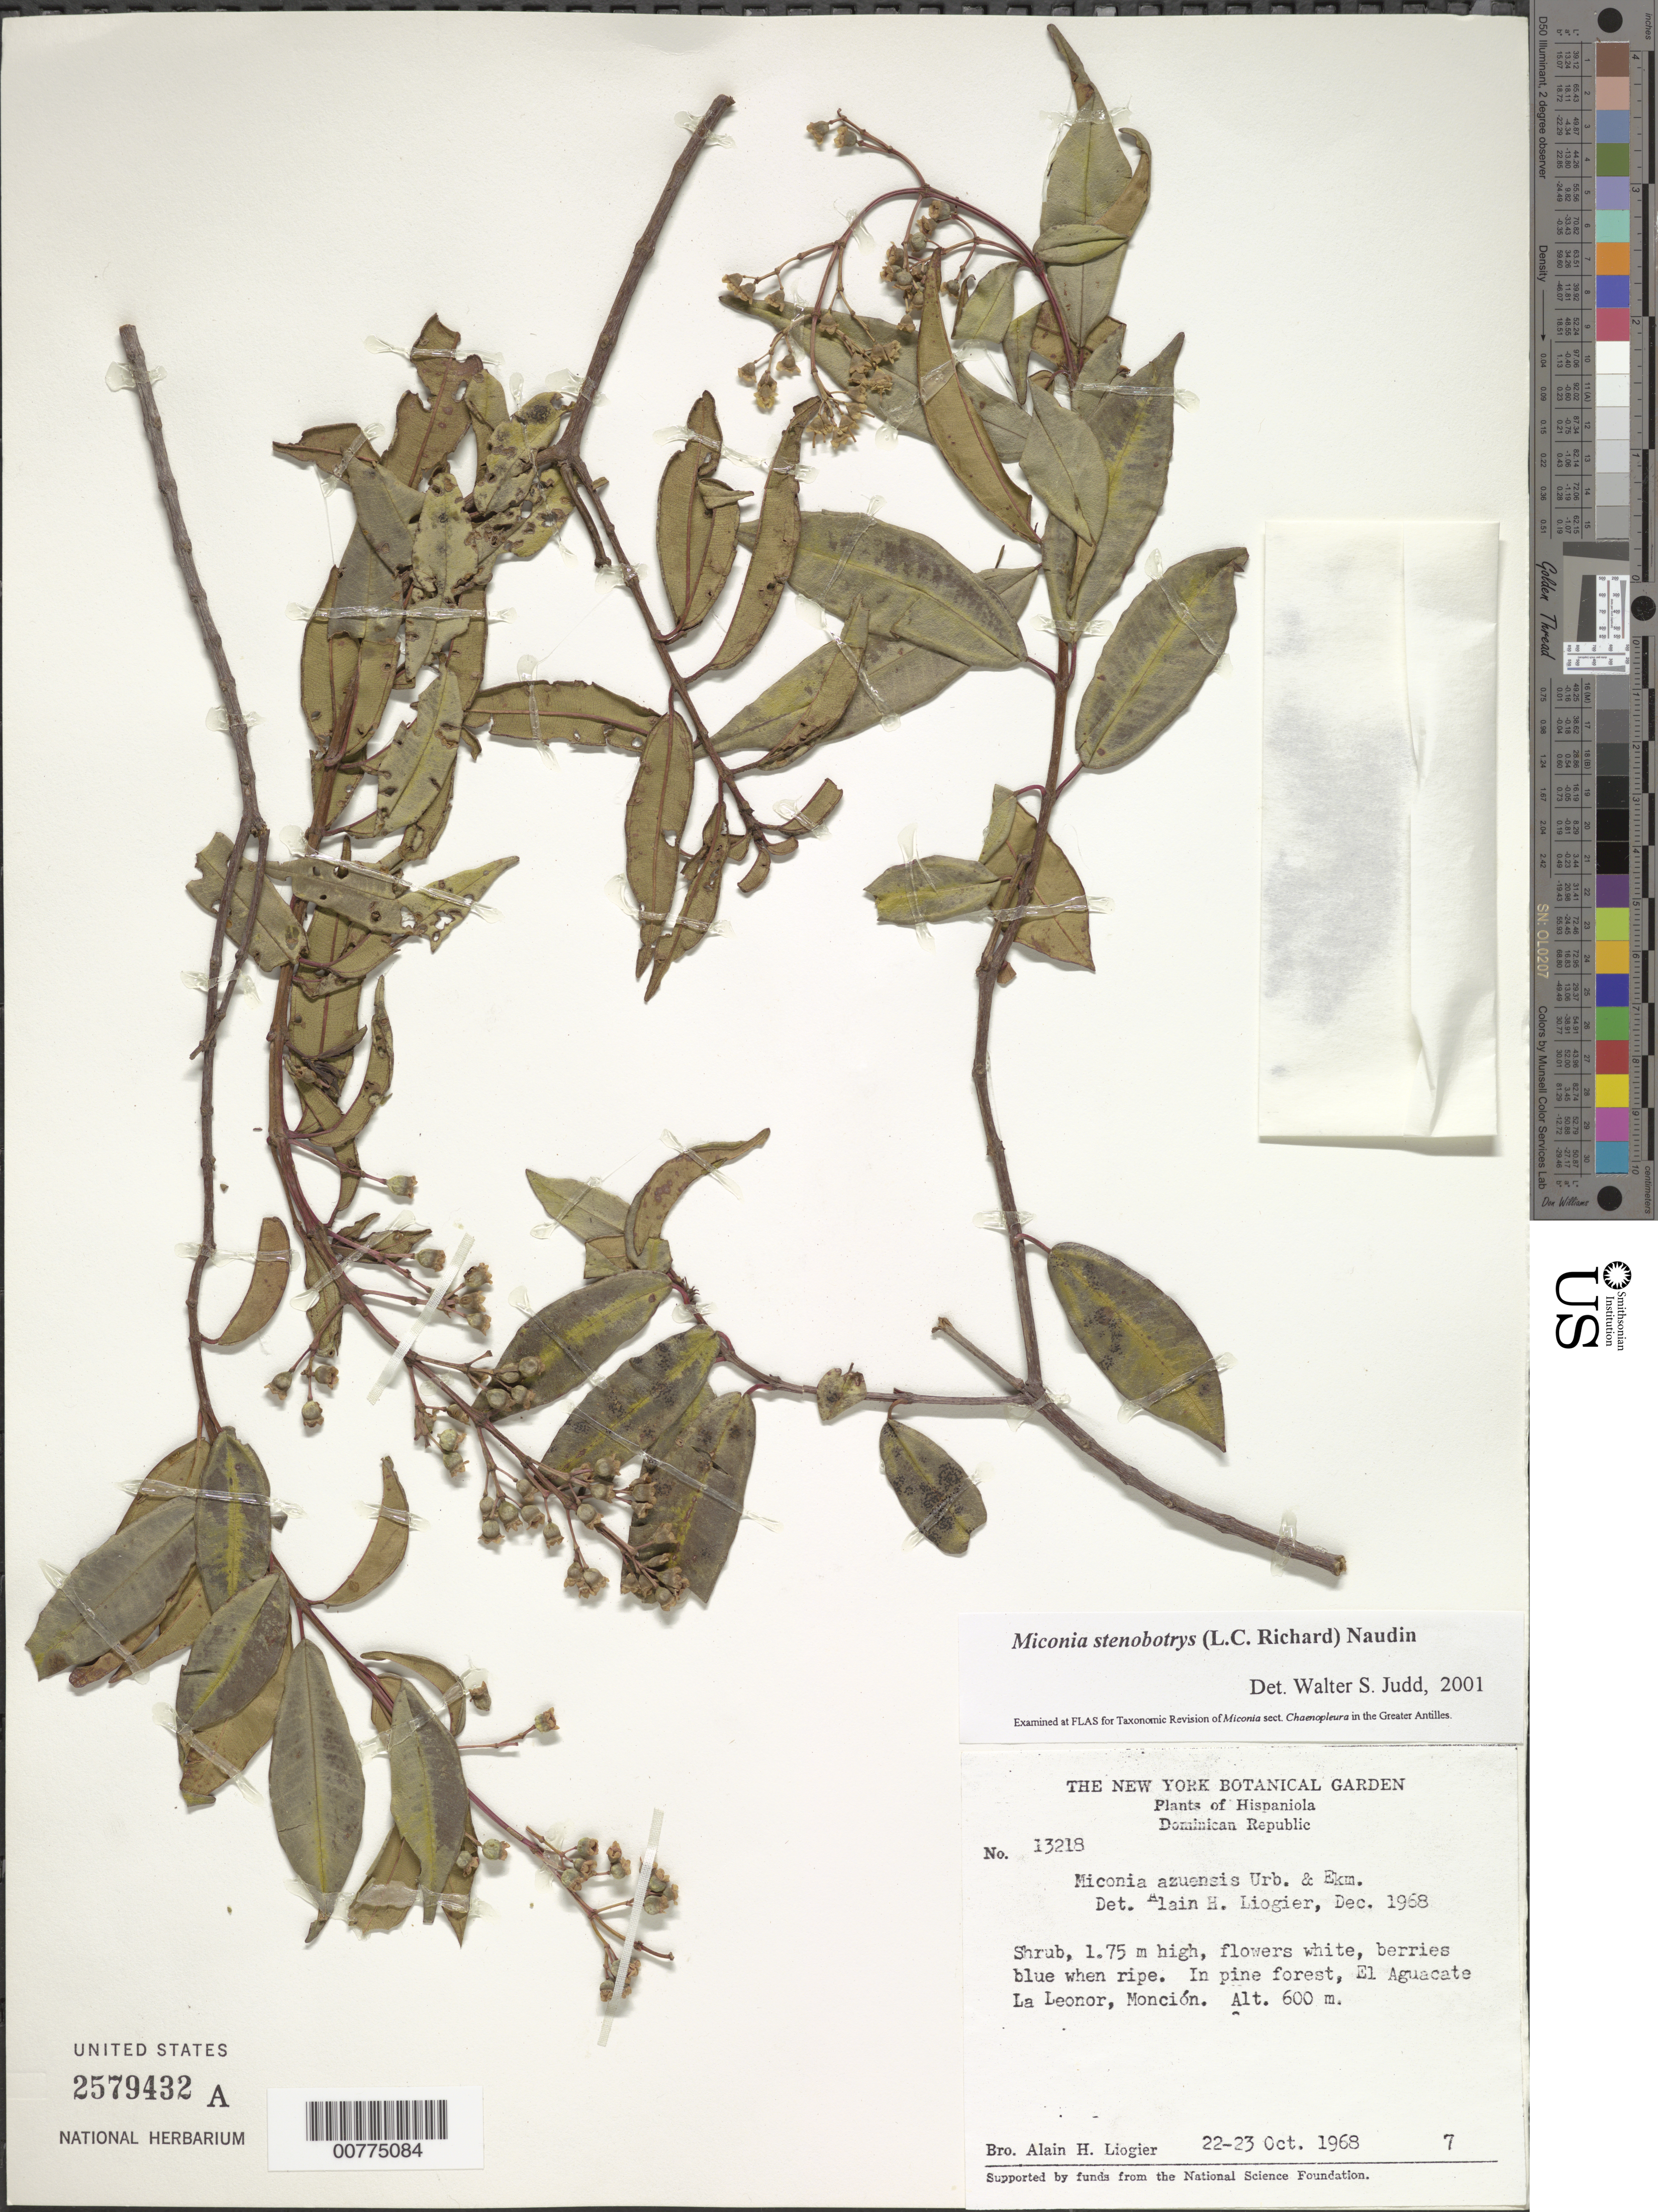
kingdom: Plantae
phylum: Tracheophyta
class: Magnoliopsida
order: Myrtales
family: Melastomataceae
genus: Miconia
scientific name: Miconia stenobotrys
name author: (Rich.) Naudin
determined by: Judd, Walter S.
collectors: A. H. Liogier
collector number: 13218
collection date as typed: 22 Oct 1968 to 23 Oct 1968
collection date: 1968-10-22/1968-10-23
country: Dominican Republic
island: Hispaniola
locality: Monción, La Leonor, El Aguacate.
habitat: In pine forest.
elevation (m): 600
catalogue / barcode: US 2579432A